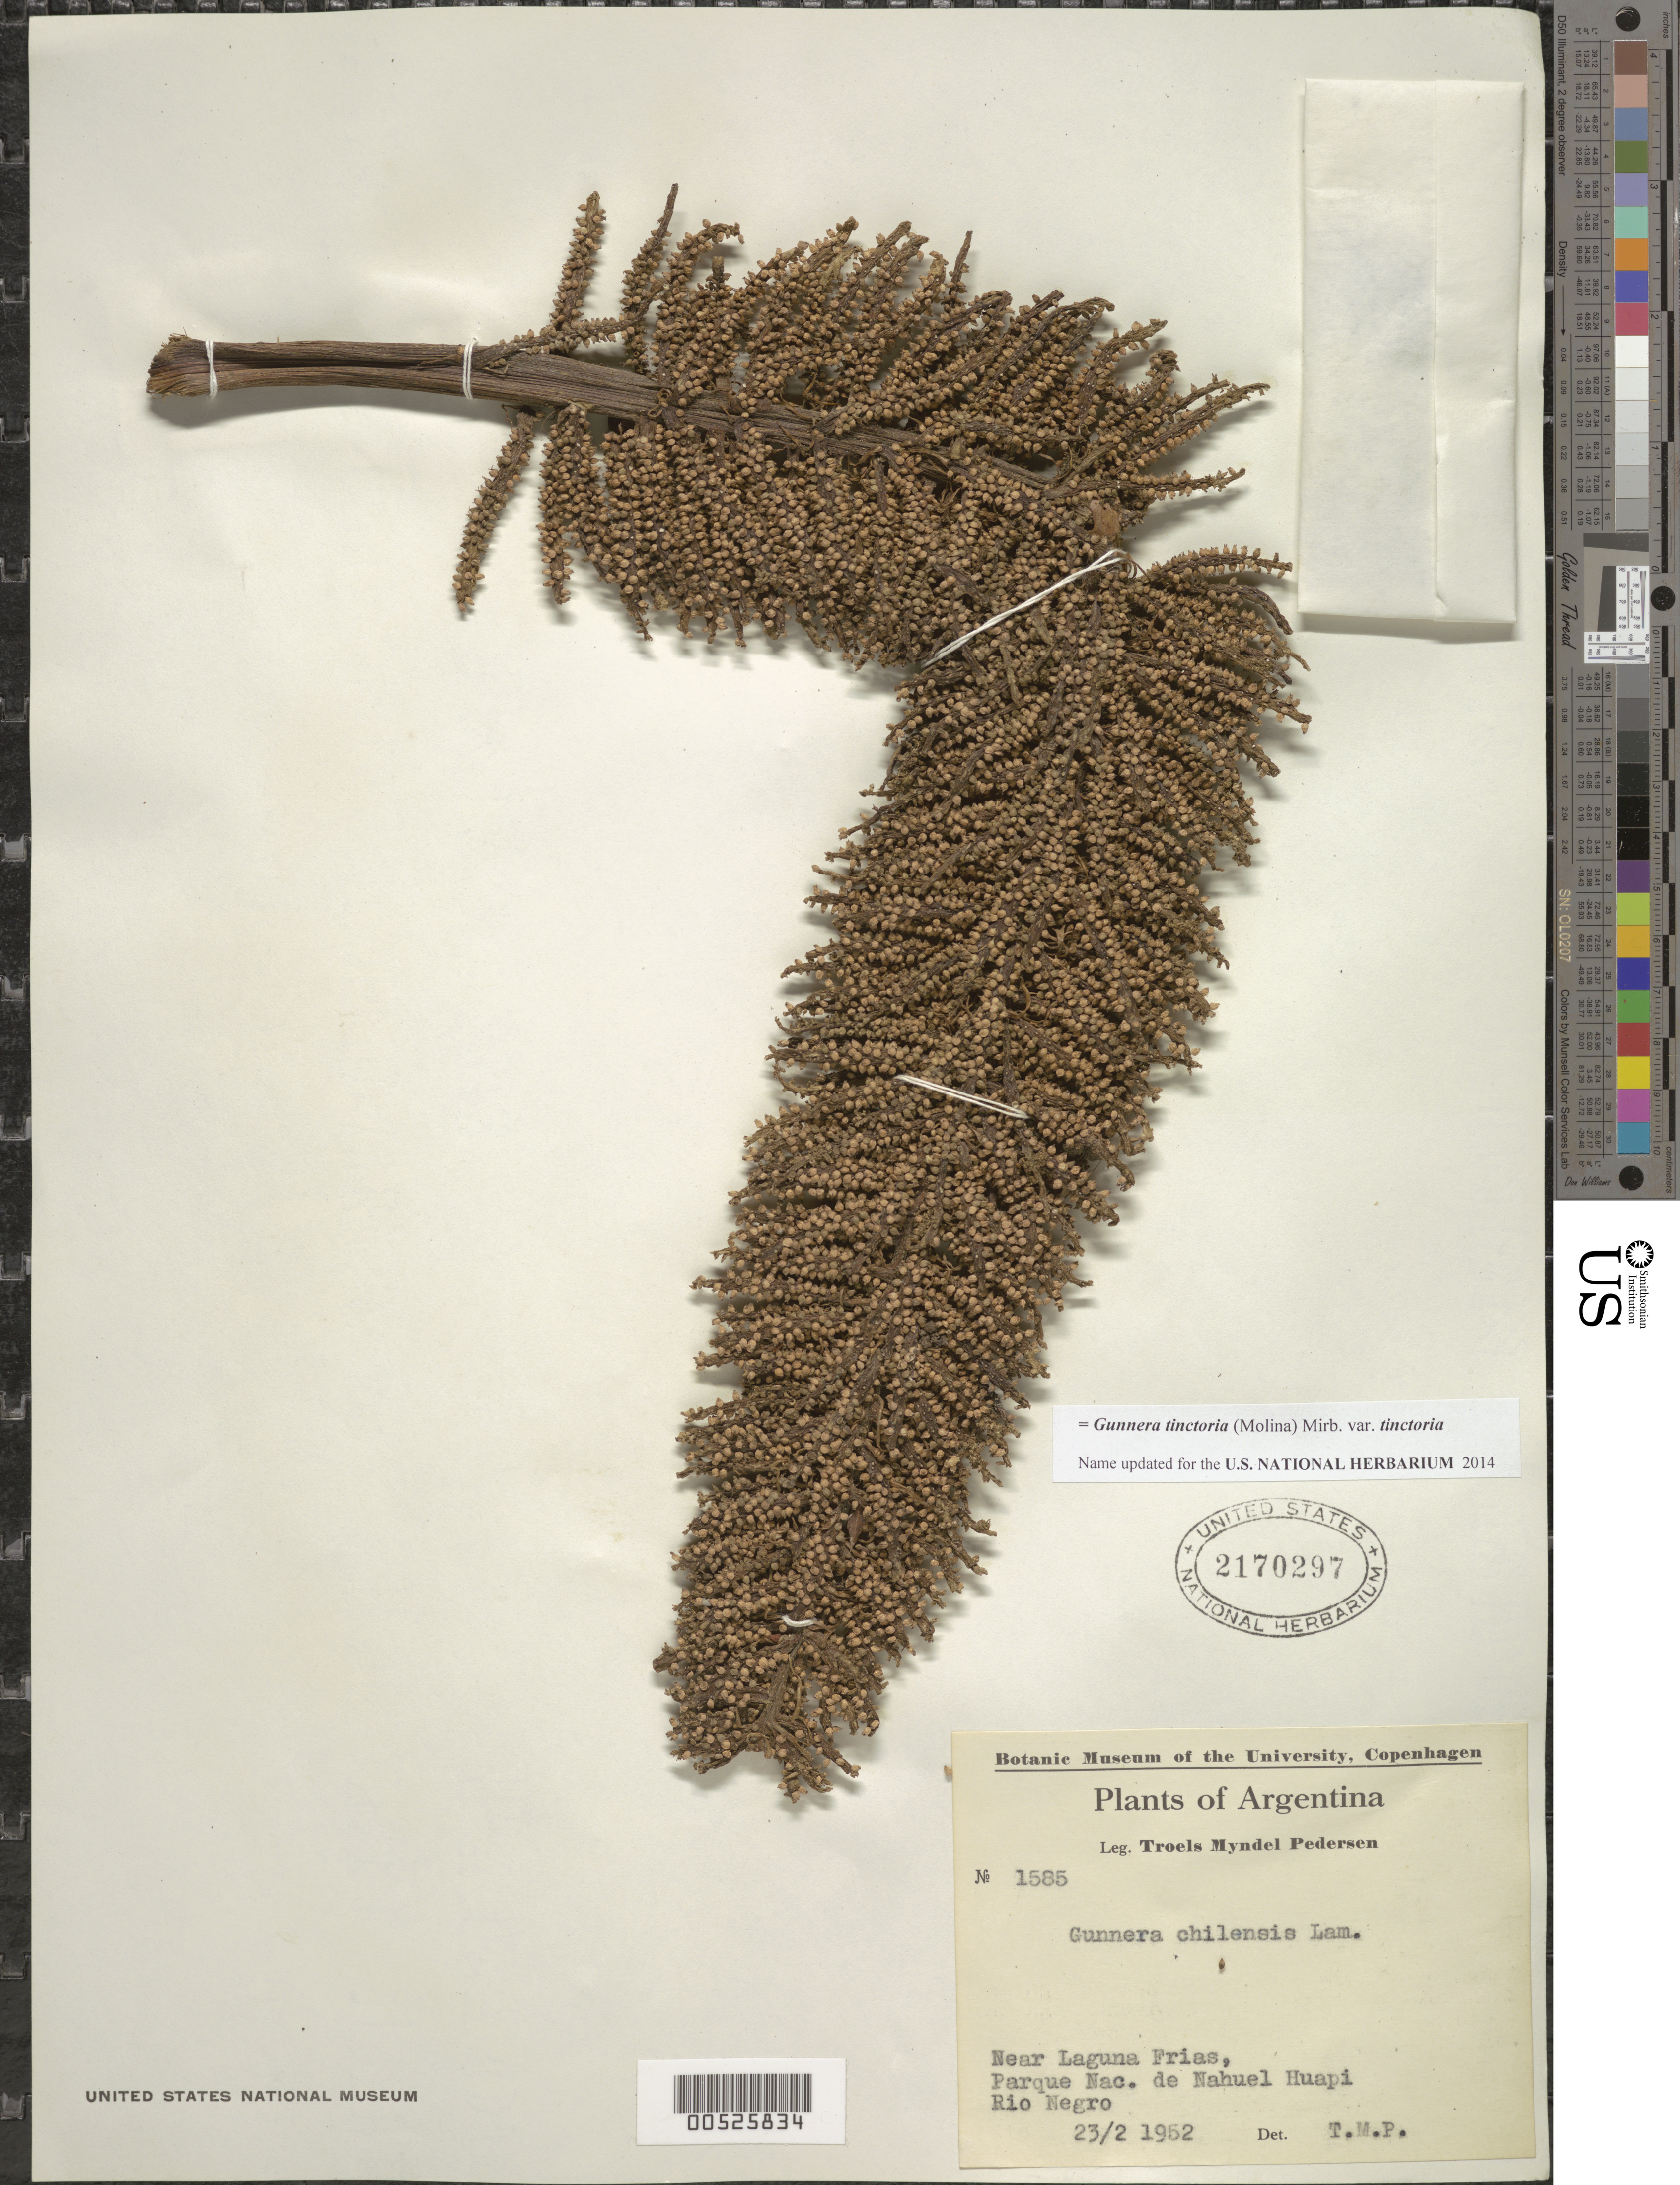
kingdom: Plantae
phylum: Tracheophyta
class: Magnoliopsida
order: Gunnerales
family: Gunneraceae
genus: Gunnera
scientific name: Gunnera tinctoria var. tinctoria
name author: (Molina) Mirb.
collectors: T. M. Pedersen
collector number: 1585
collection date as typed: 23 Feb 1952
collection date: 1952-02-23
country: Argentina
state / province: Río Negro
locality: Near Laguna Frias, Parque Nac. de Nahuel Huapi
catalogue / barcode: US 2170297